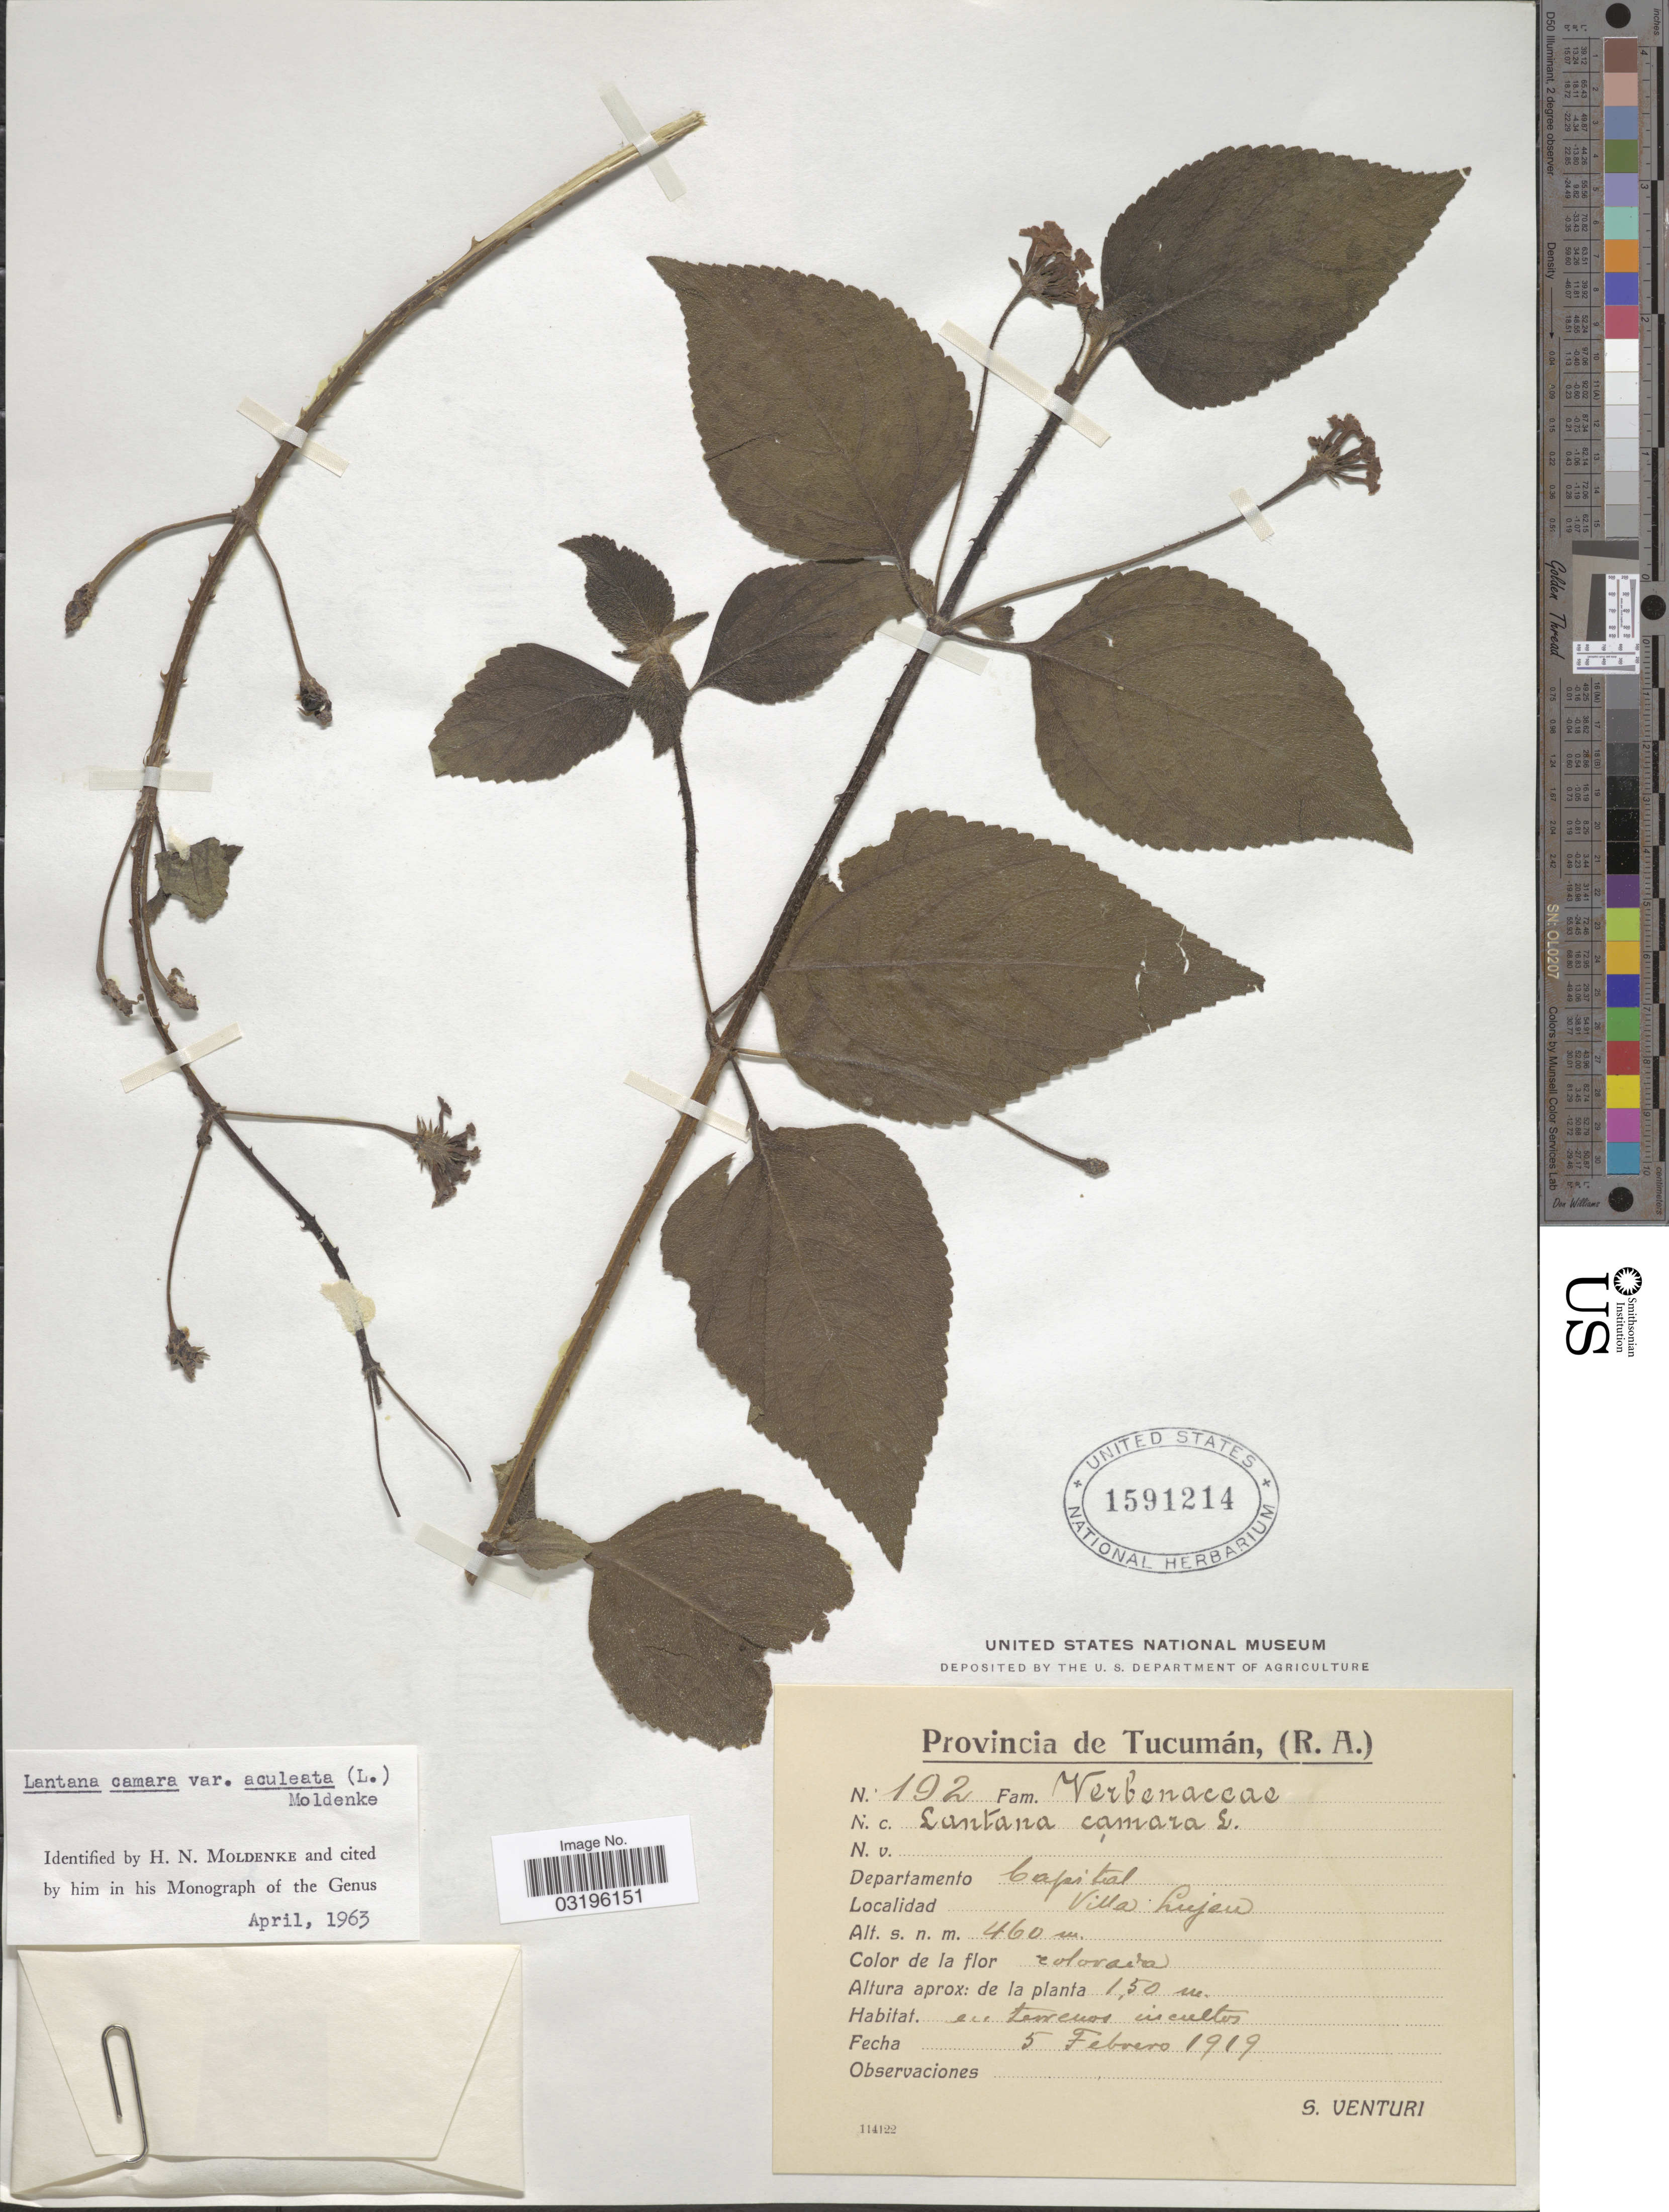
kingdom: Plantae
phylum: Tracheophyta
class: Magnoliopsida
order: Lamiales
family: Verbenaceae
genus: Lantana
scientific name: Lantana camara var. aculeata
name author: (L.) Moldenke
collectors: S. Venturi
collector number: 192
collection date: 1919-02-05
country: Argentina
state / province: Tucuman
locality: Departamento Capital. Villa Lujan.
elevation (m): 460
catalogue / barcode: US 1591214